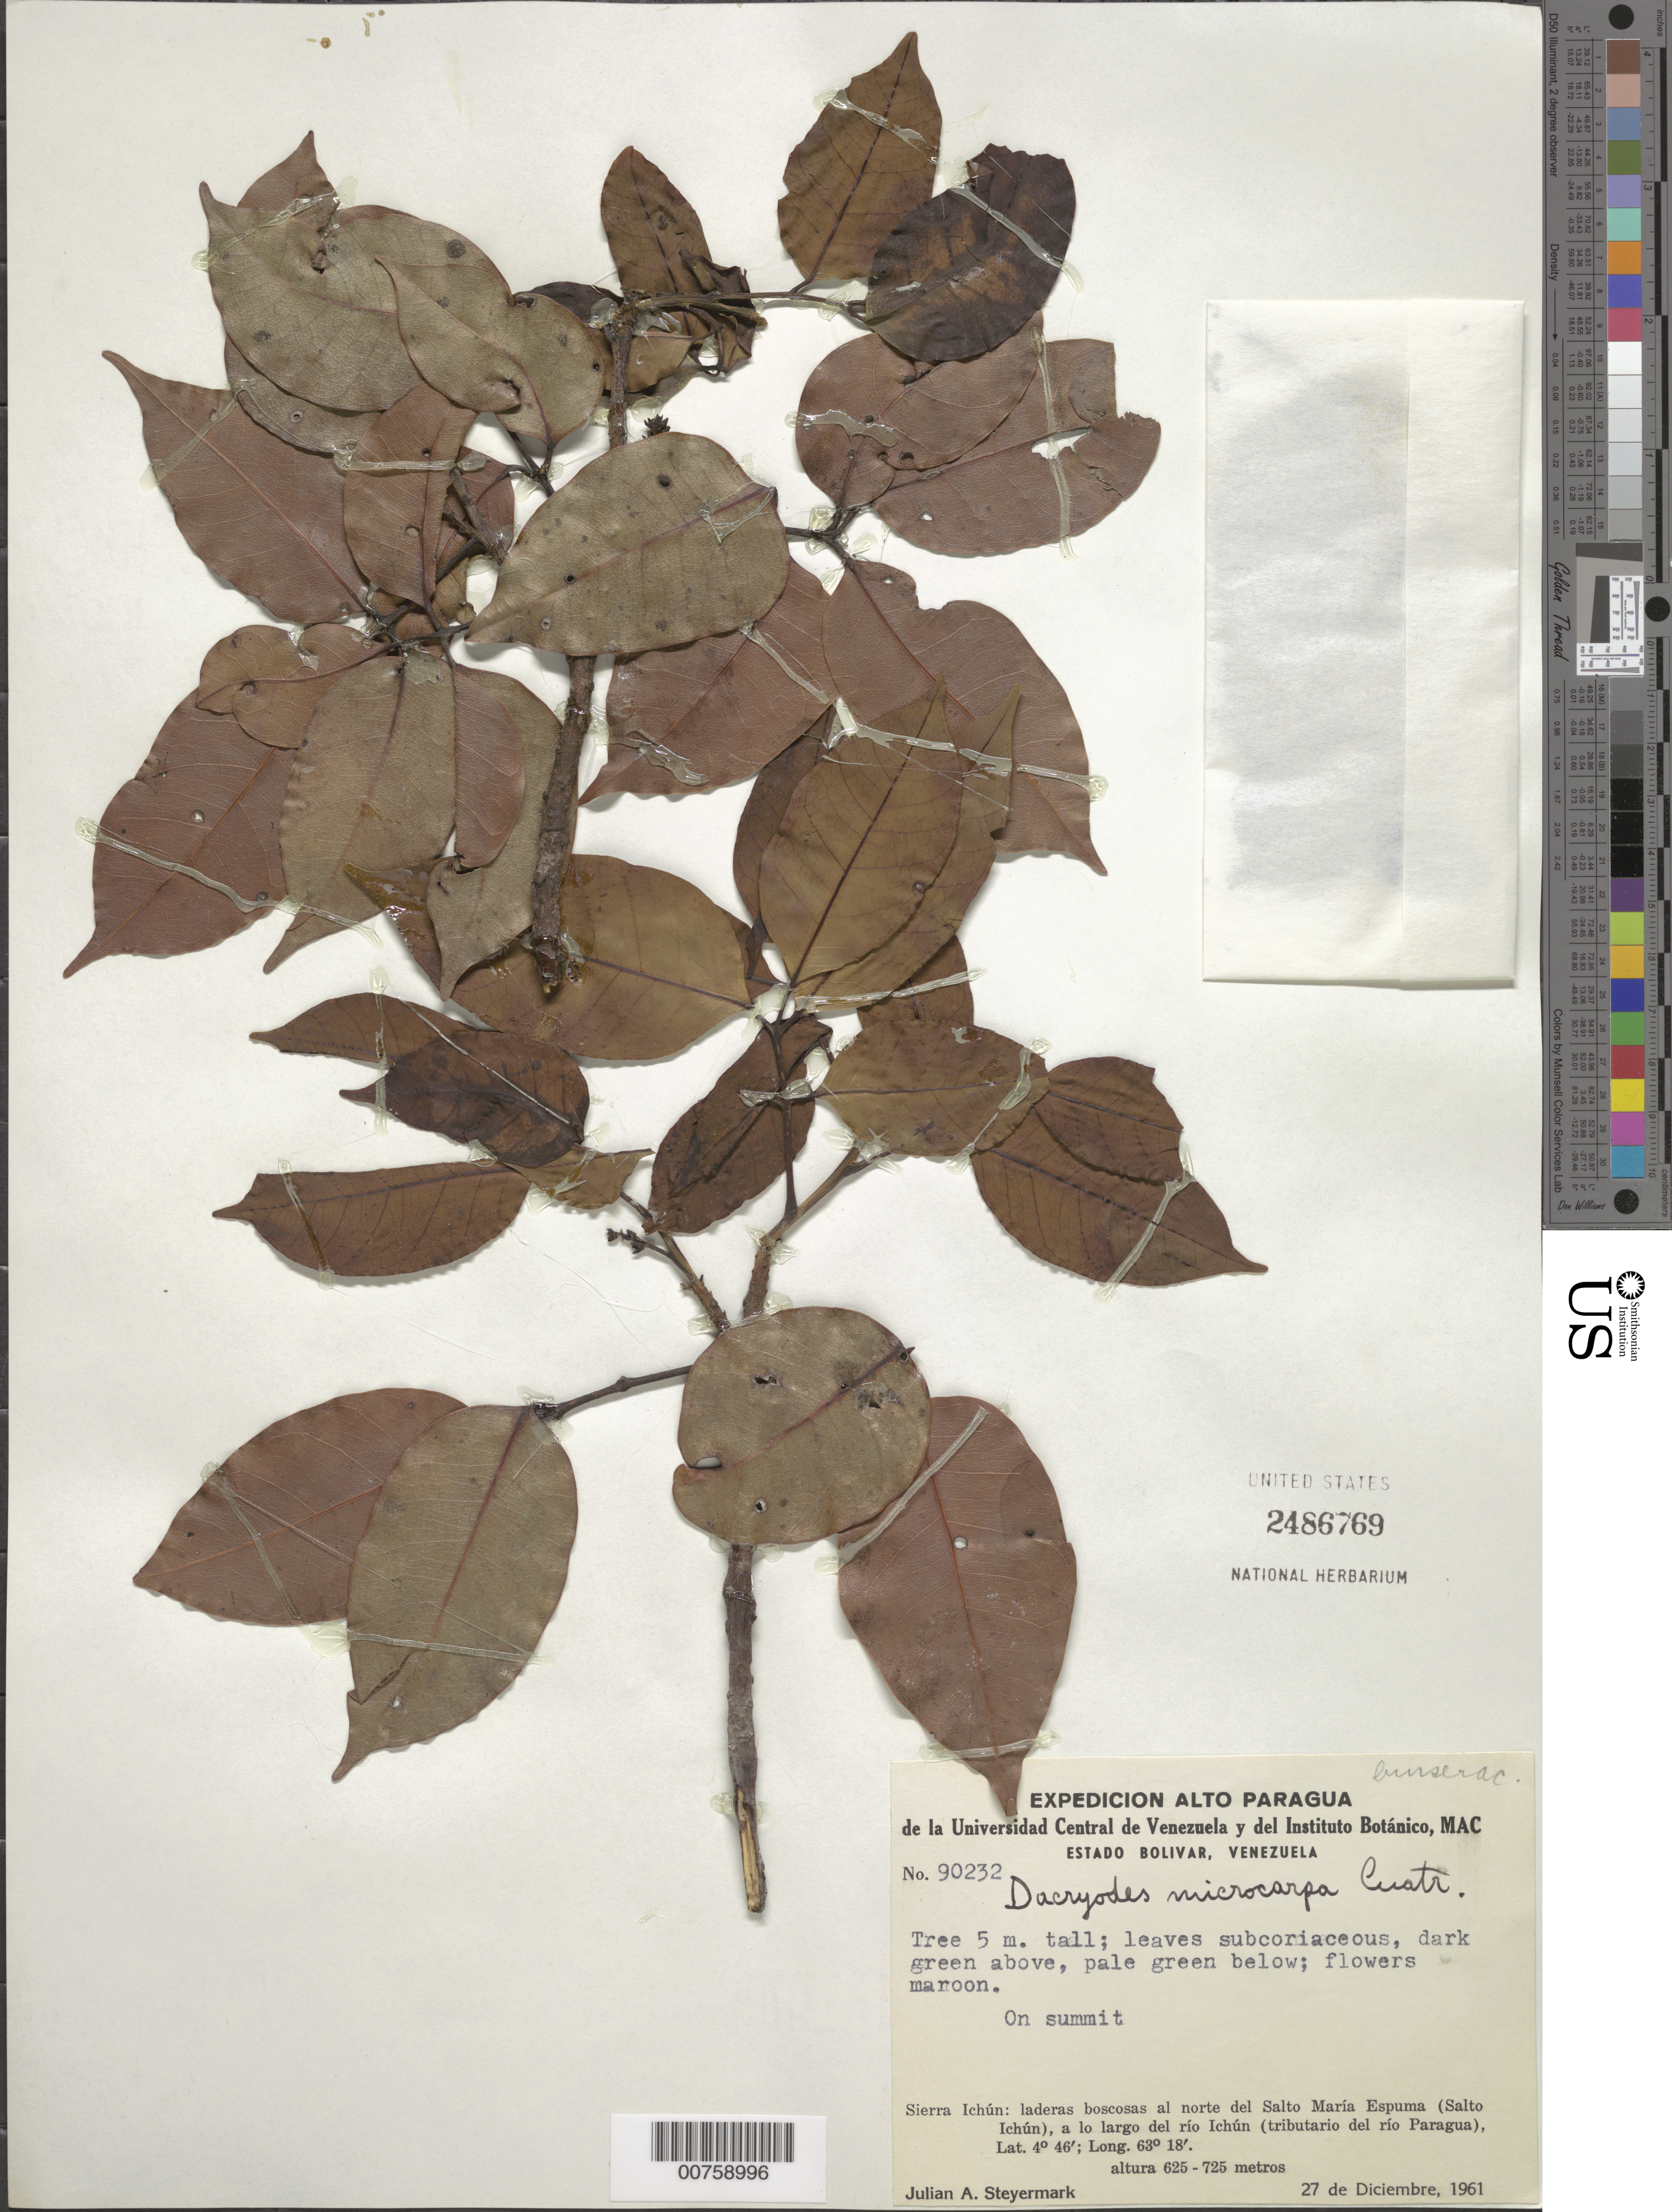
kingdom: Plantae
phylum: Tracheophyta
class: Magnoliopsida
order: Sapindales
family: Burseraceae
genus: Dacryodes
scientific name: Dacryodes microcarpa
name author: Cuatrec.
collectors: J. Steyermark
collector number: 90232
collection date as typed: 27-Dec-61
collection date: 1961-12-27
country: Venezuela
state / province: Bolívar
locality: Sierra Ichún, N del Salto María Espuma (Salto Ichún) del Río Ichún (tributary of río Paragua)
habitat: Summit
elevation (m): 625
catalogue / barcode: US 2486769